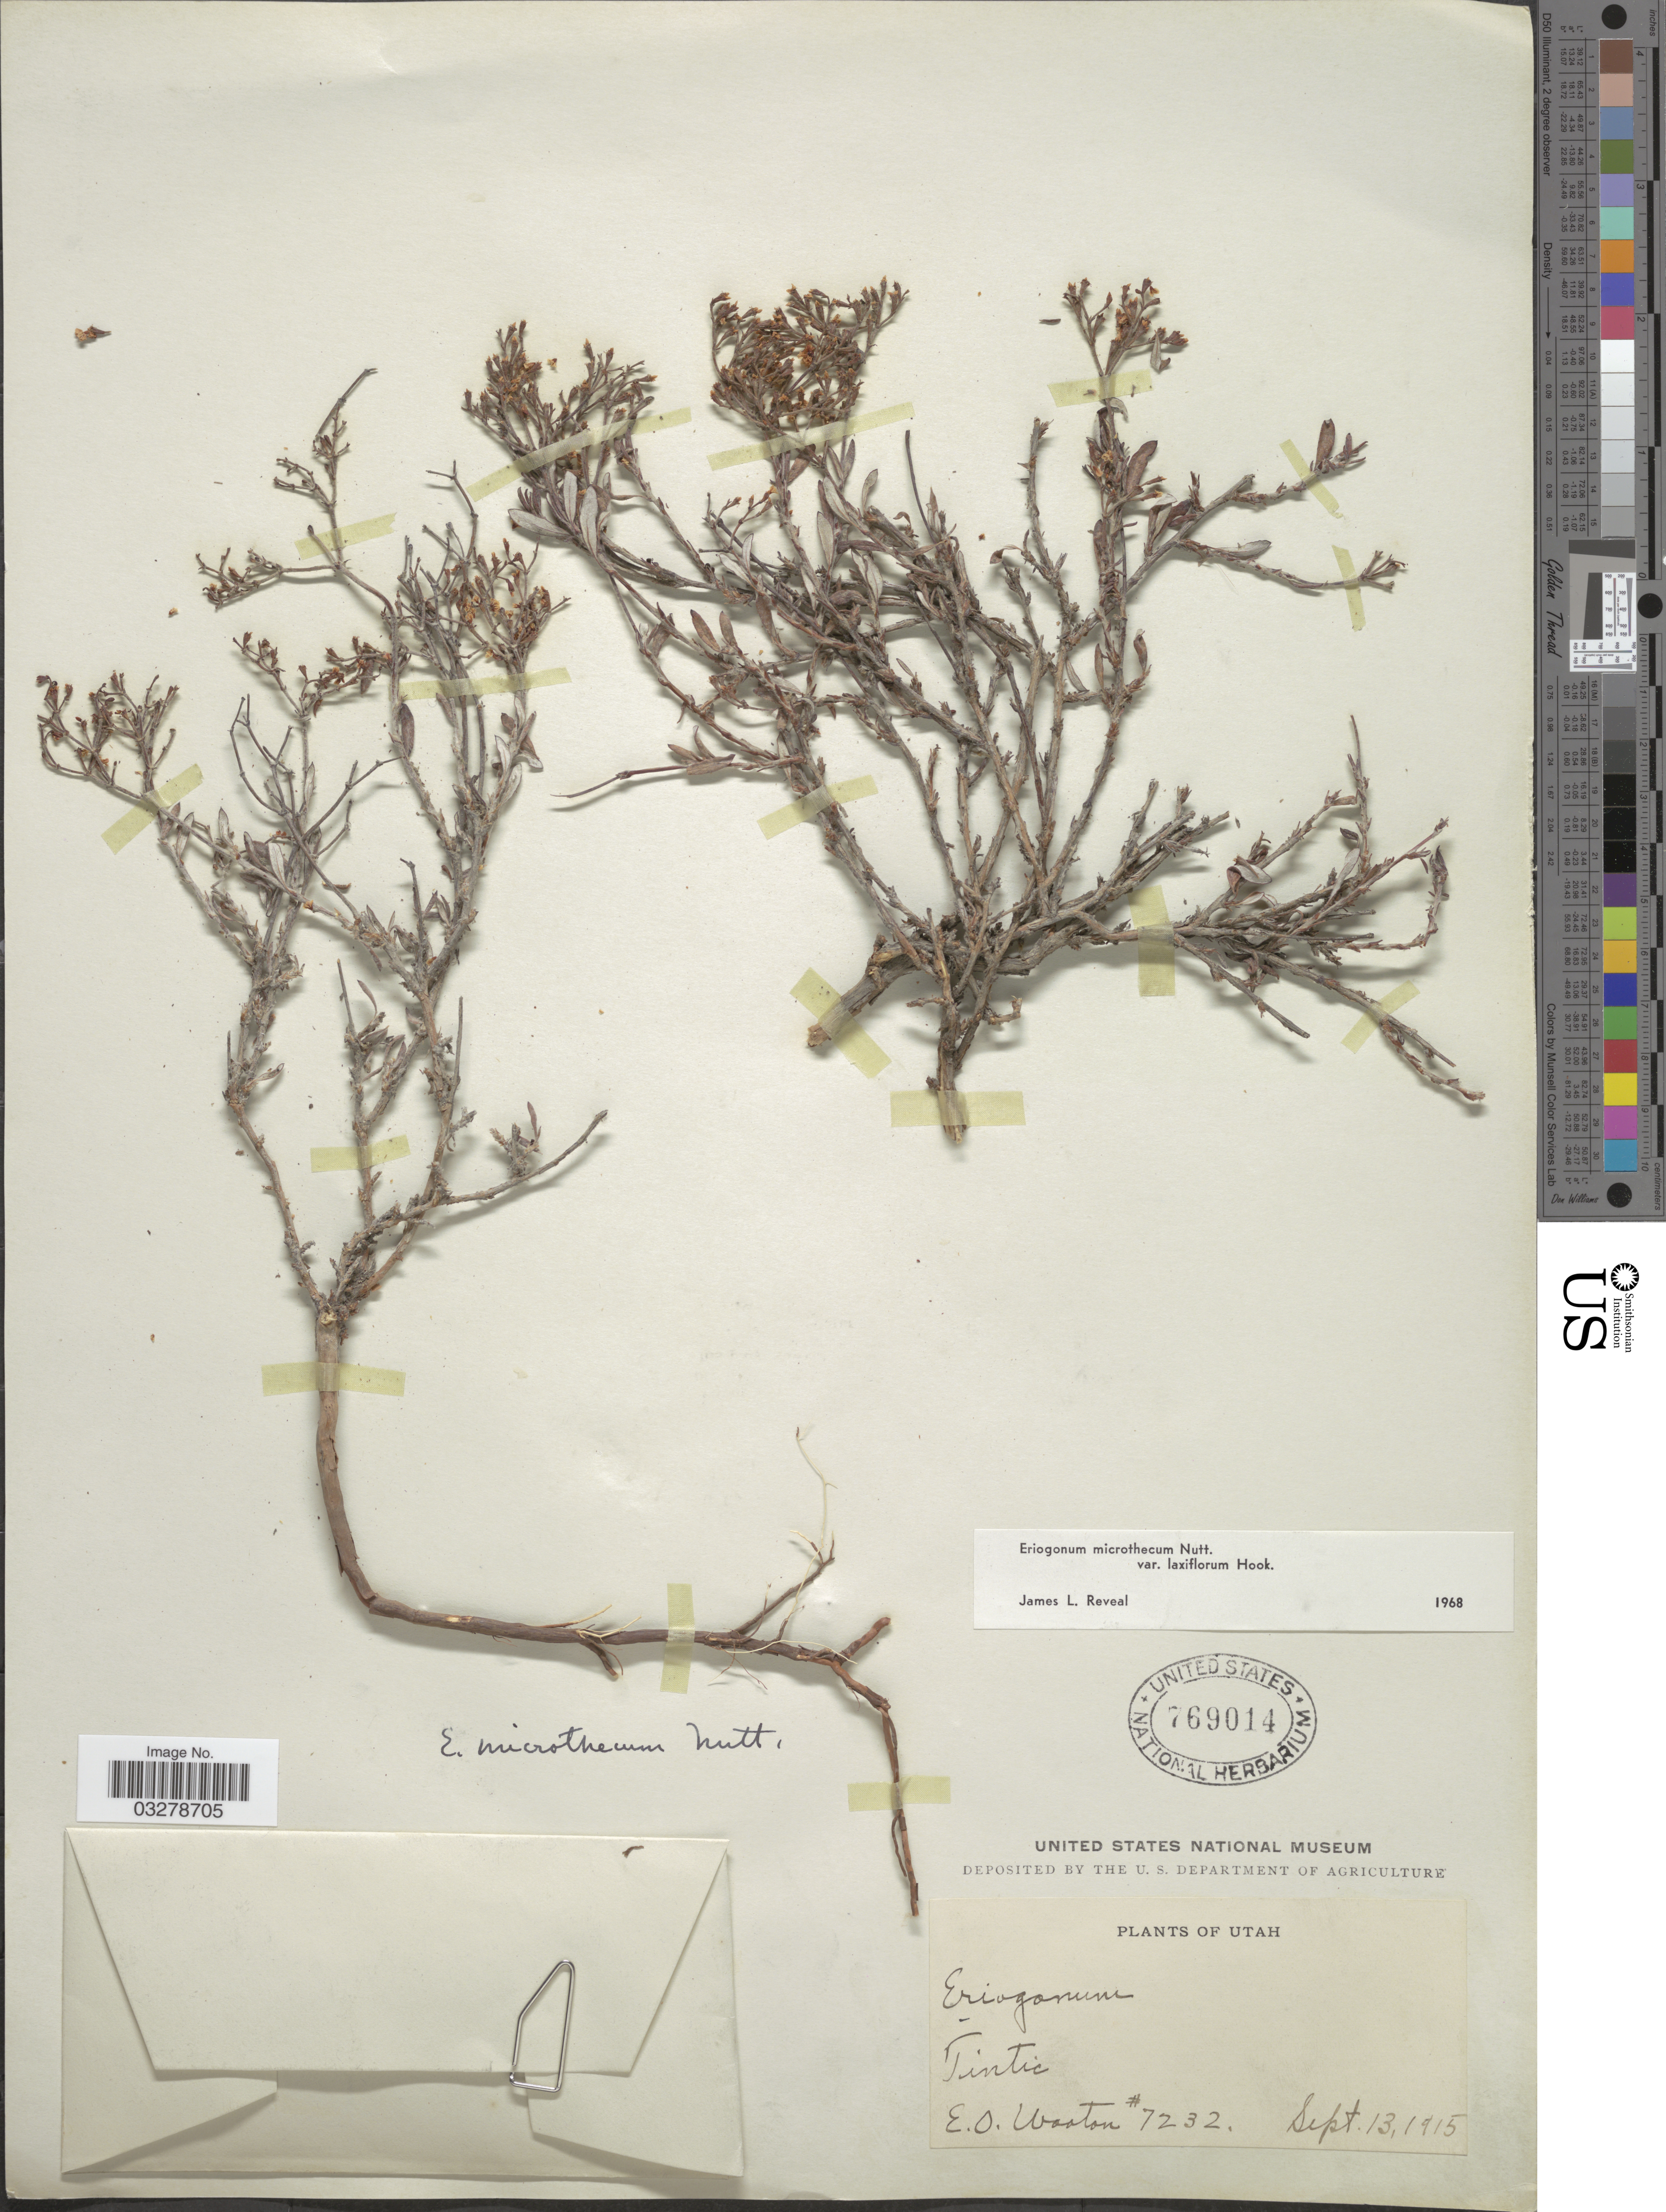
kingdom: Plantae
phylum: Tracheophyta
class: Magnoliopsida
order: Caryophyllales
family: Polygonaceae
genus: Eriogonum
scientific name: Eriogonum microtheca var. laxiflorum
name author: Hook.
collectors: E. O. Wooton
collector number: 7232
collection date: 1915-09-13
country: United States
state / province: Utah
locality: Tintic.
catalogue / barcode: US 769014